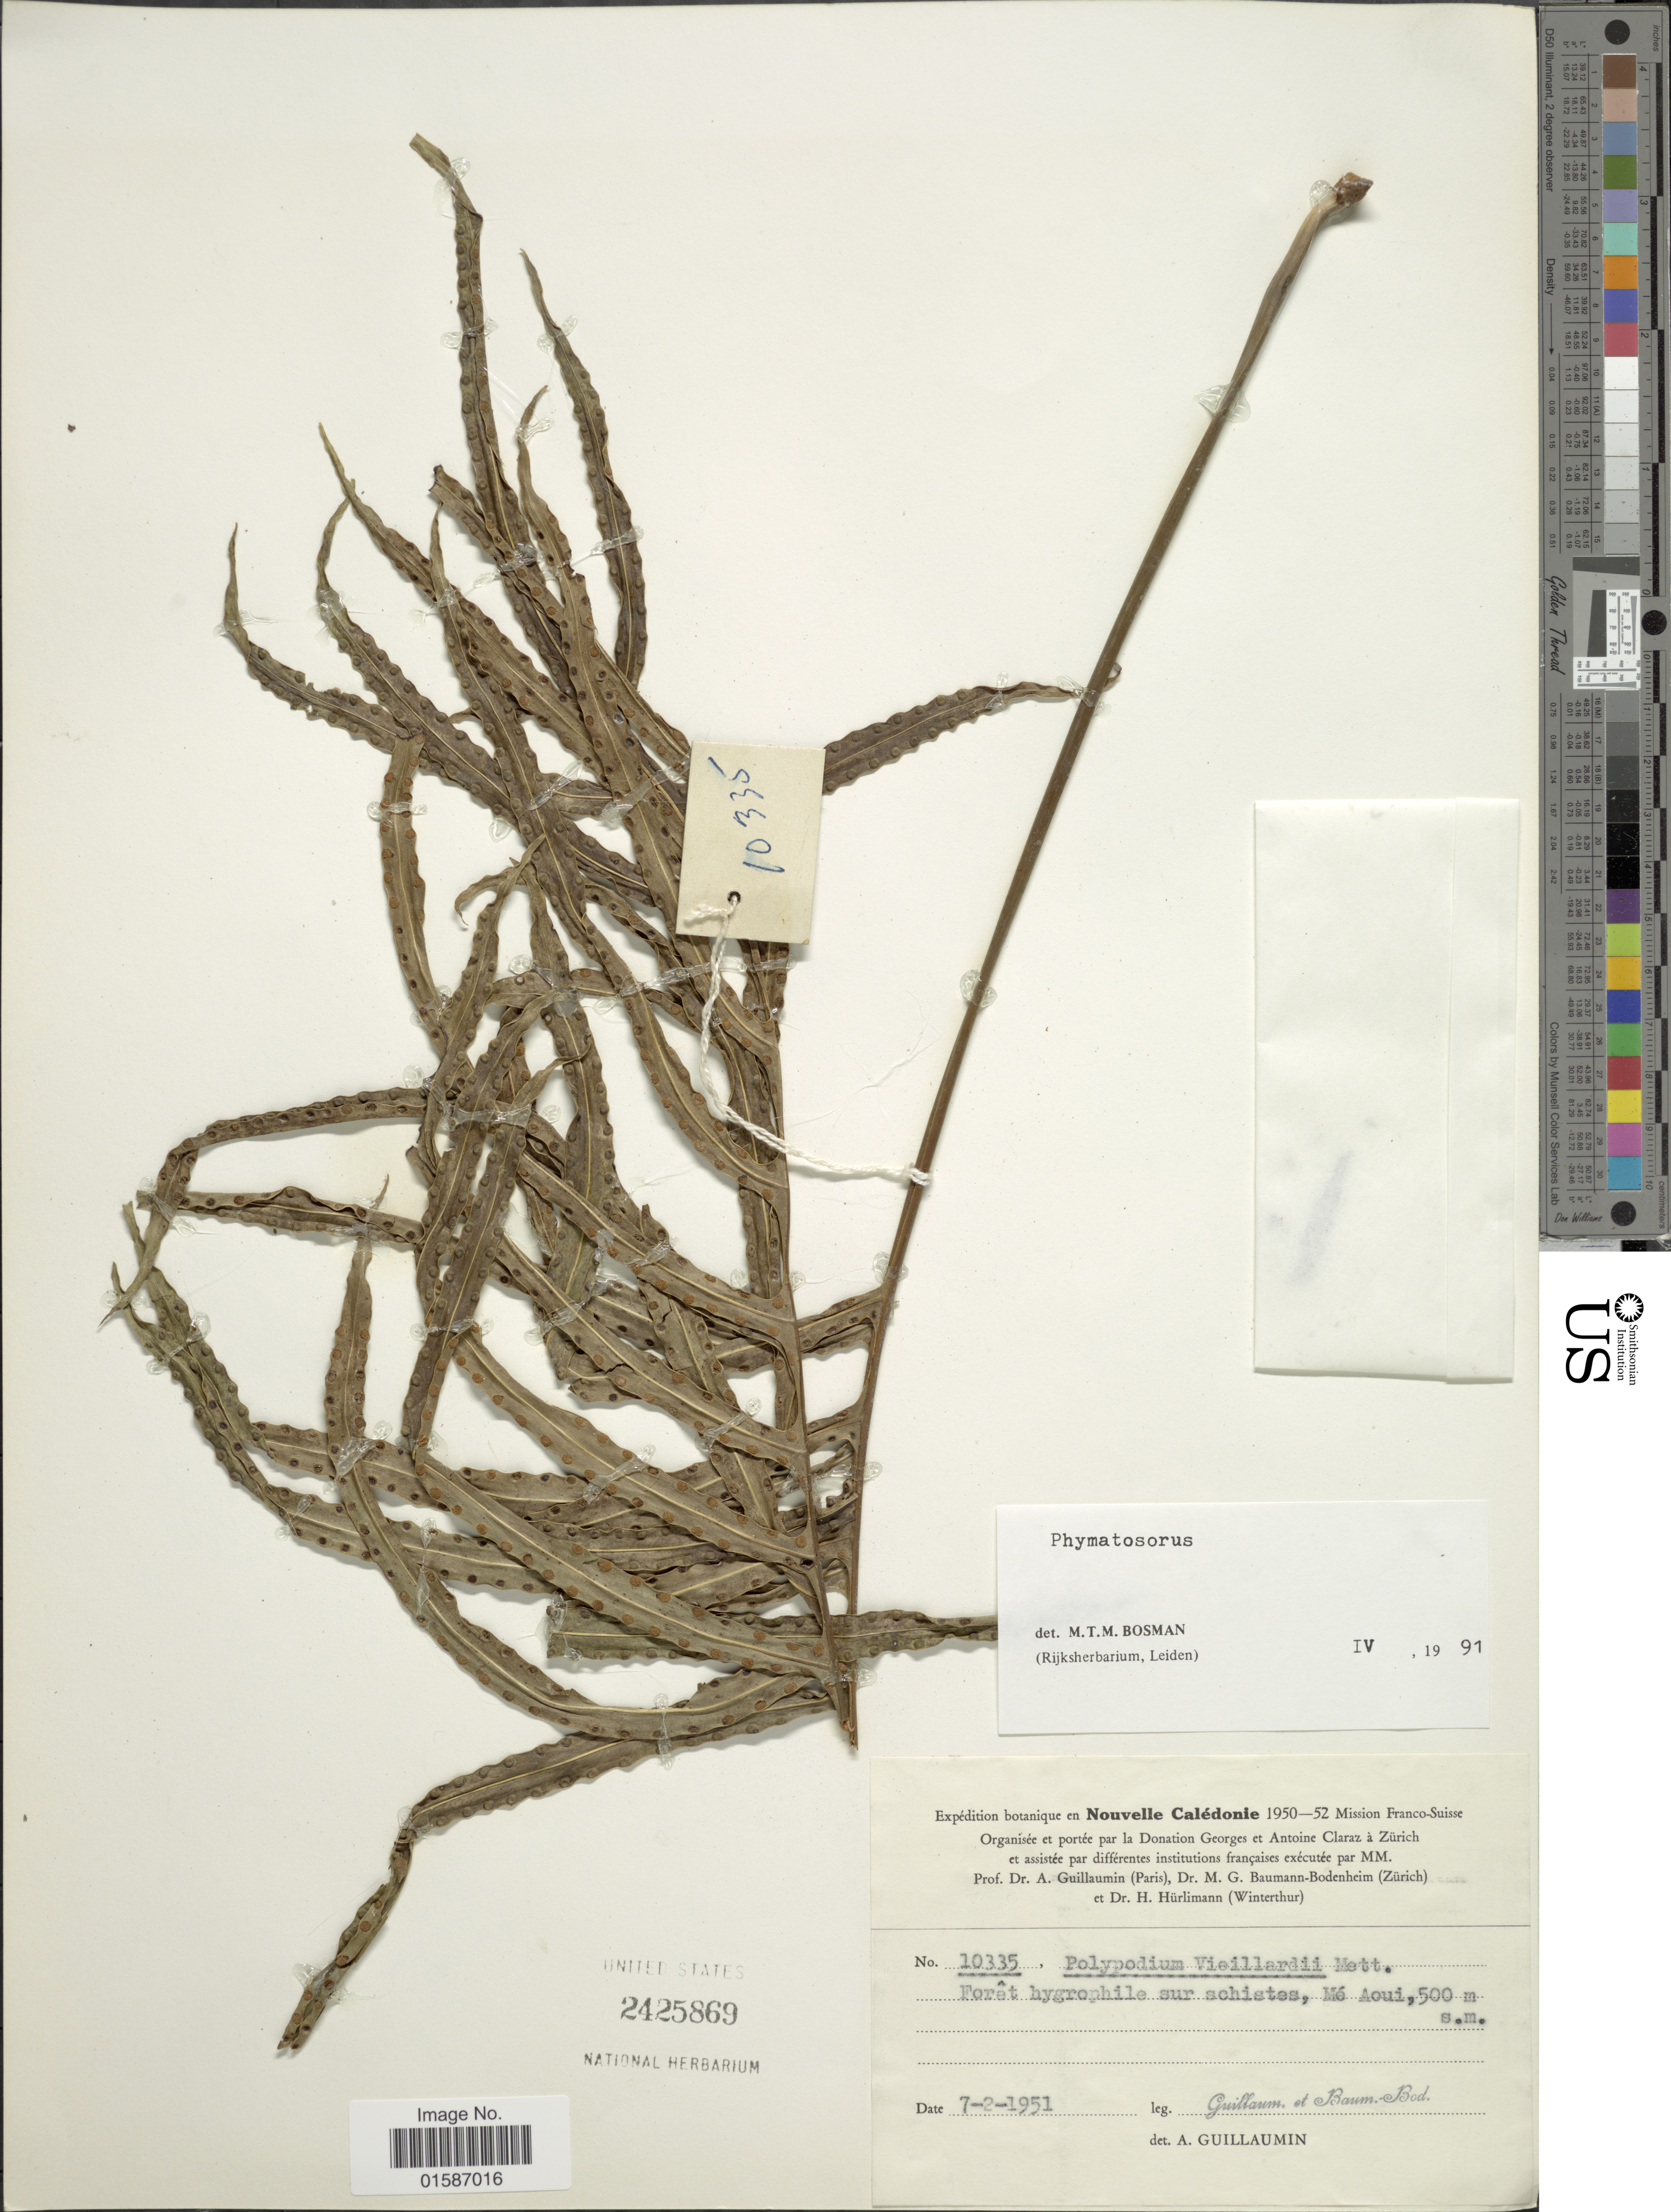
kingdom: Plantae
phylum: Tracheophyta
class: Polypodiopsida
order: Polypodiales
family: Polypodiaceae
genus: Microsorum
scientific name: Microsorum vieillardii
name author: (Mett.) Copel.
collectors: A. Guillaumin & M. G. Baumann-Bodenheim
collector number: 10335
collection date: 1951-02-07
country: New Caledonia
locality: Forêt hygrophile sur schistes, Mé Aoui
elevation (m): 500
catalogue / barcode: US 2425869